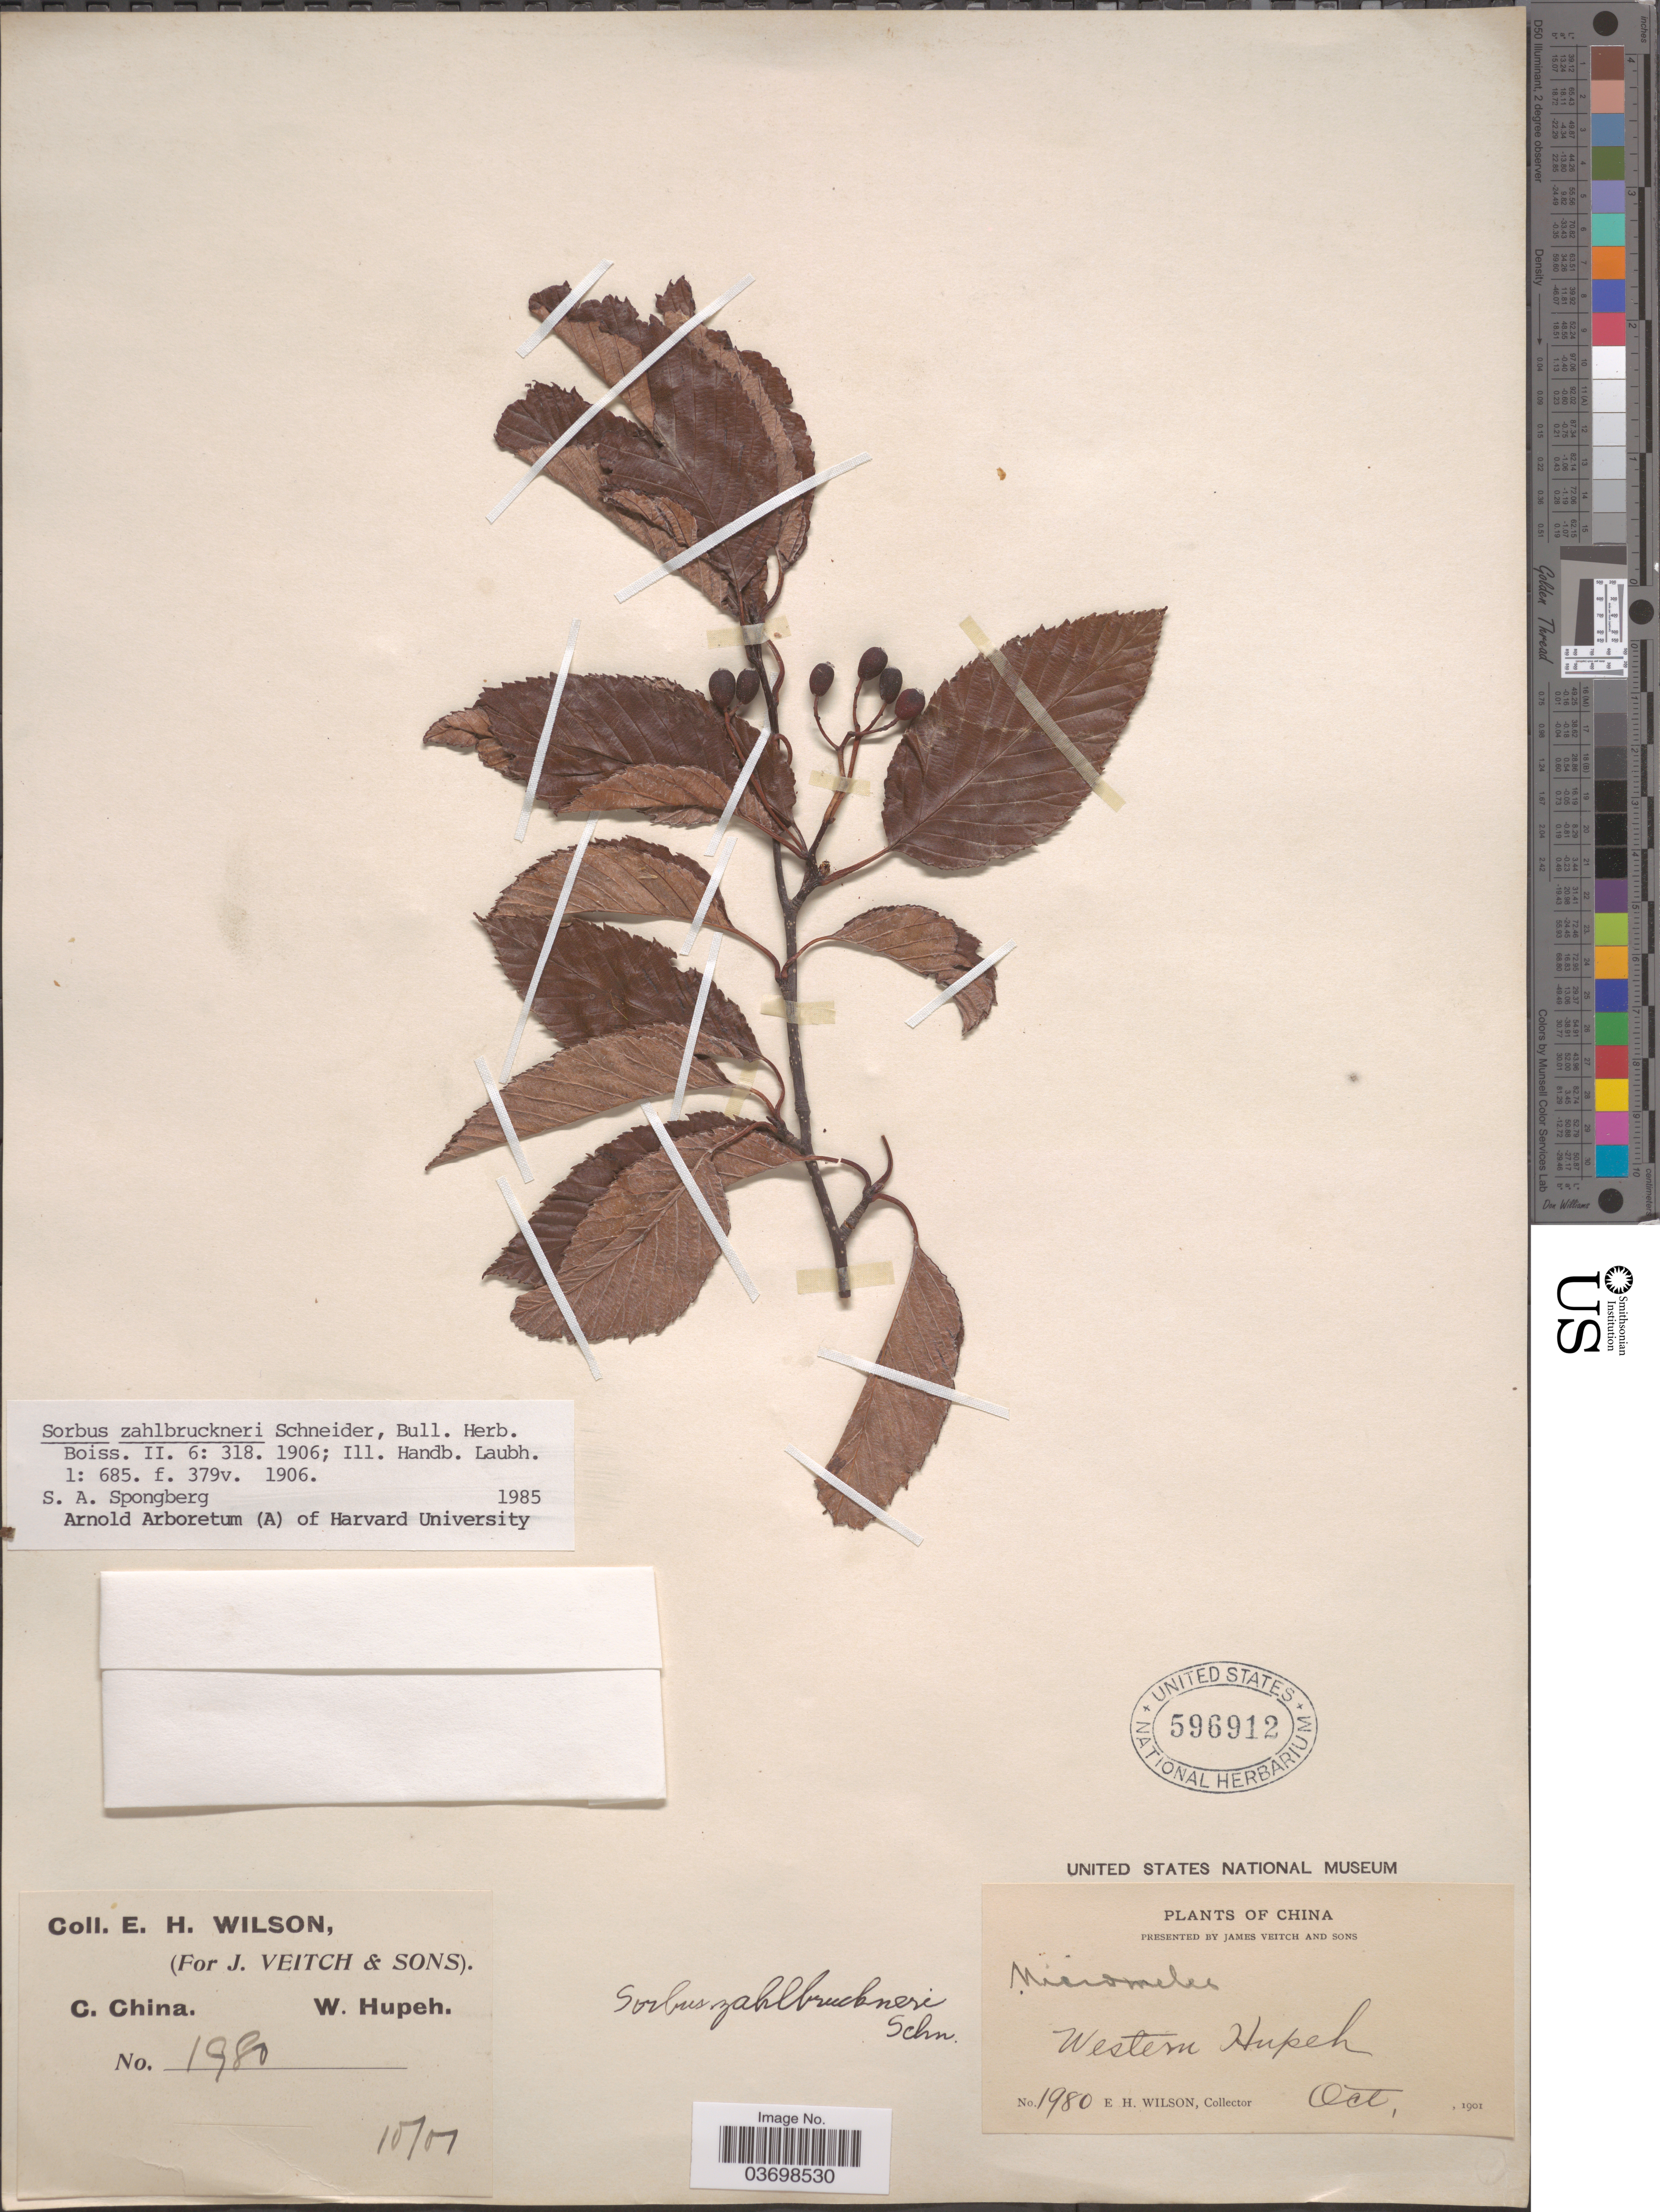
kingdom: Plantae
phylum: Tracheophyta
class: Magnoliopsida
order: Rosales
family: Rosaceae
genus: Sorbus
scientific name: Sorbus zahlbruckneri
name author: C.K. Schneid.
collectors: E. Wilson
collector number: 1980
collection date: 1901-10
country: China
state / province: Hubei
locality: C. China. Western Hupeh.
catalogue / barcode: US 596912